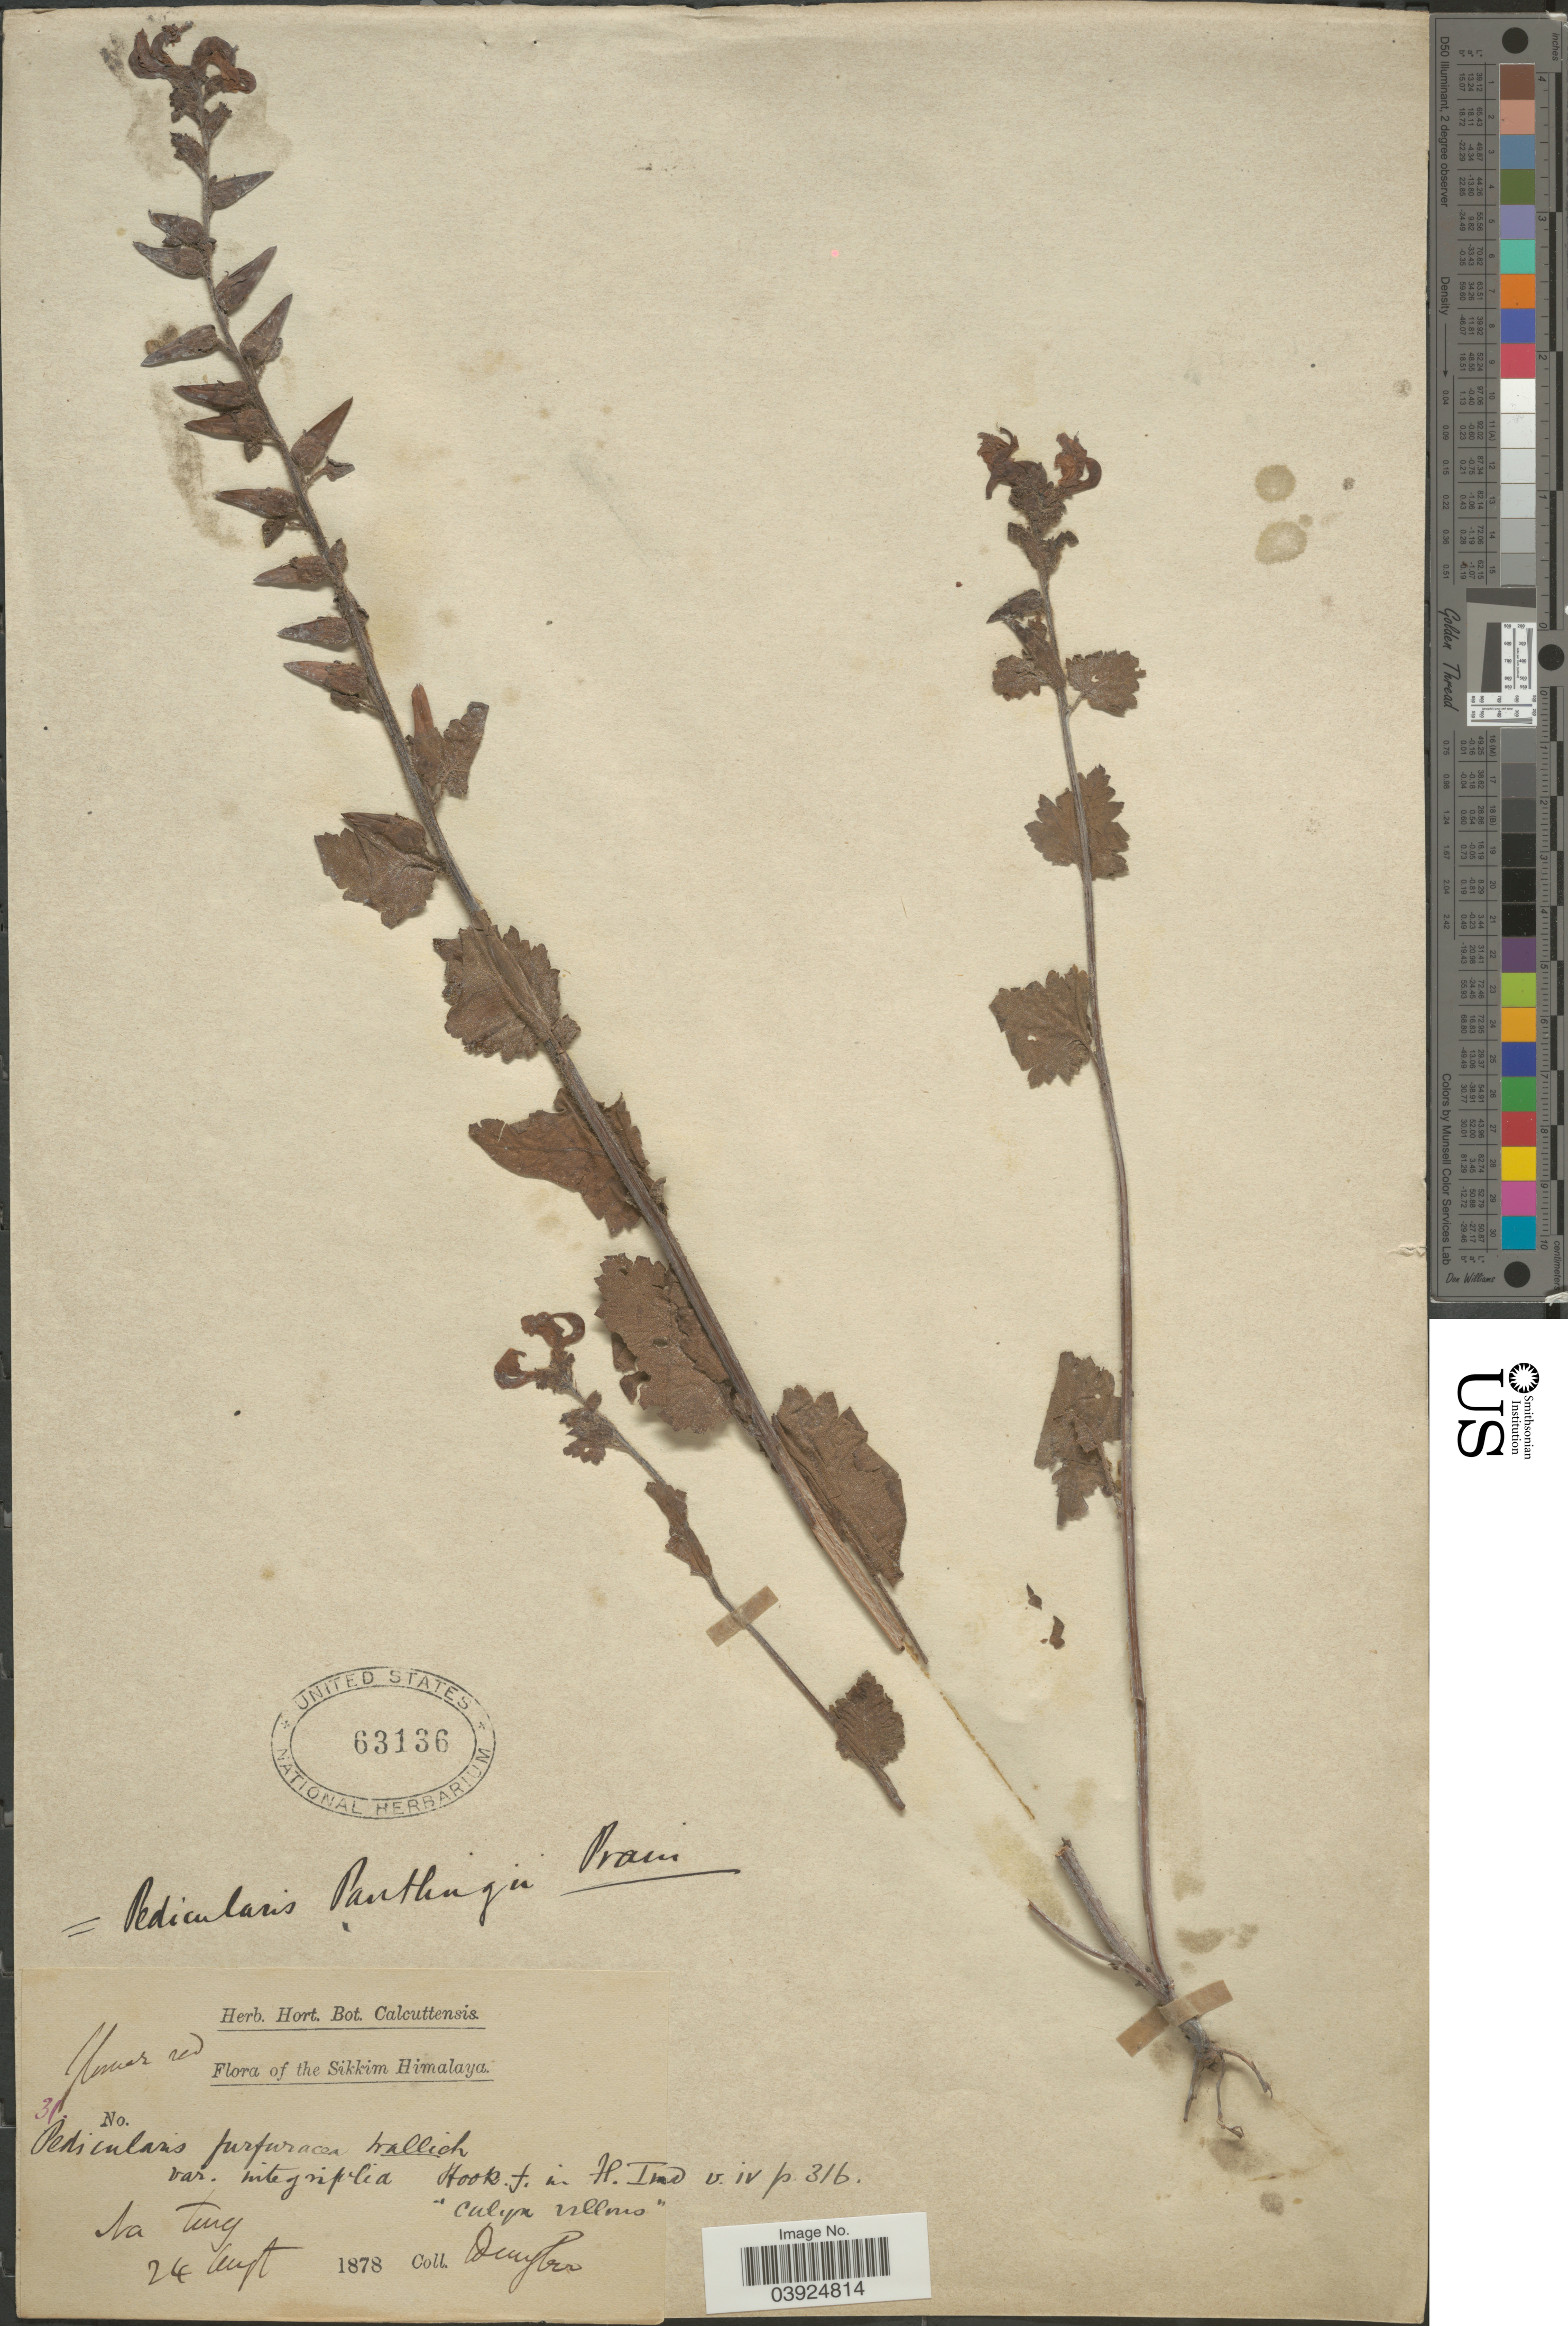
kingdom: Plantae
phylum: Tracheophyta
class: Magnoliopsida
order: Lamiales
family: Orobanchaceae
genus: Pedicularis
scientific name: Pedicularis pantlingii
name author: Prain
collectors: Dungboo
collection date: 1878-08-24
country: India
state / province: Sikkim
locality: The Sikkim Himalaya. Na tung.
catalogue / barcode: US 63136